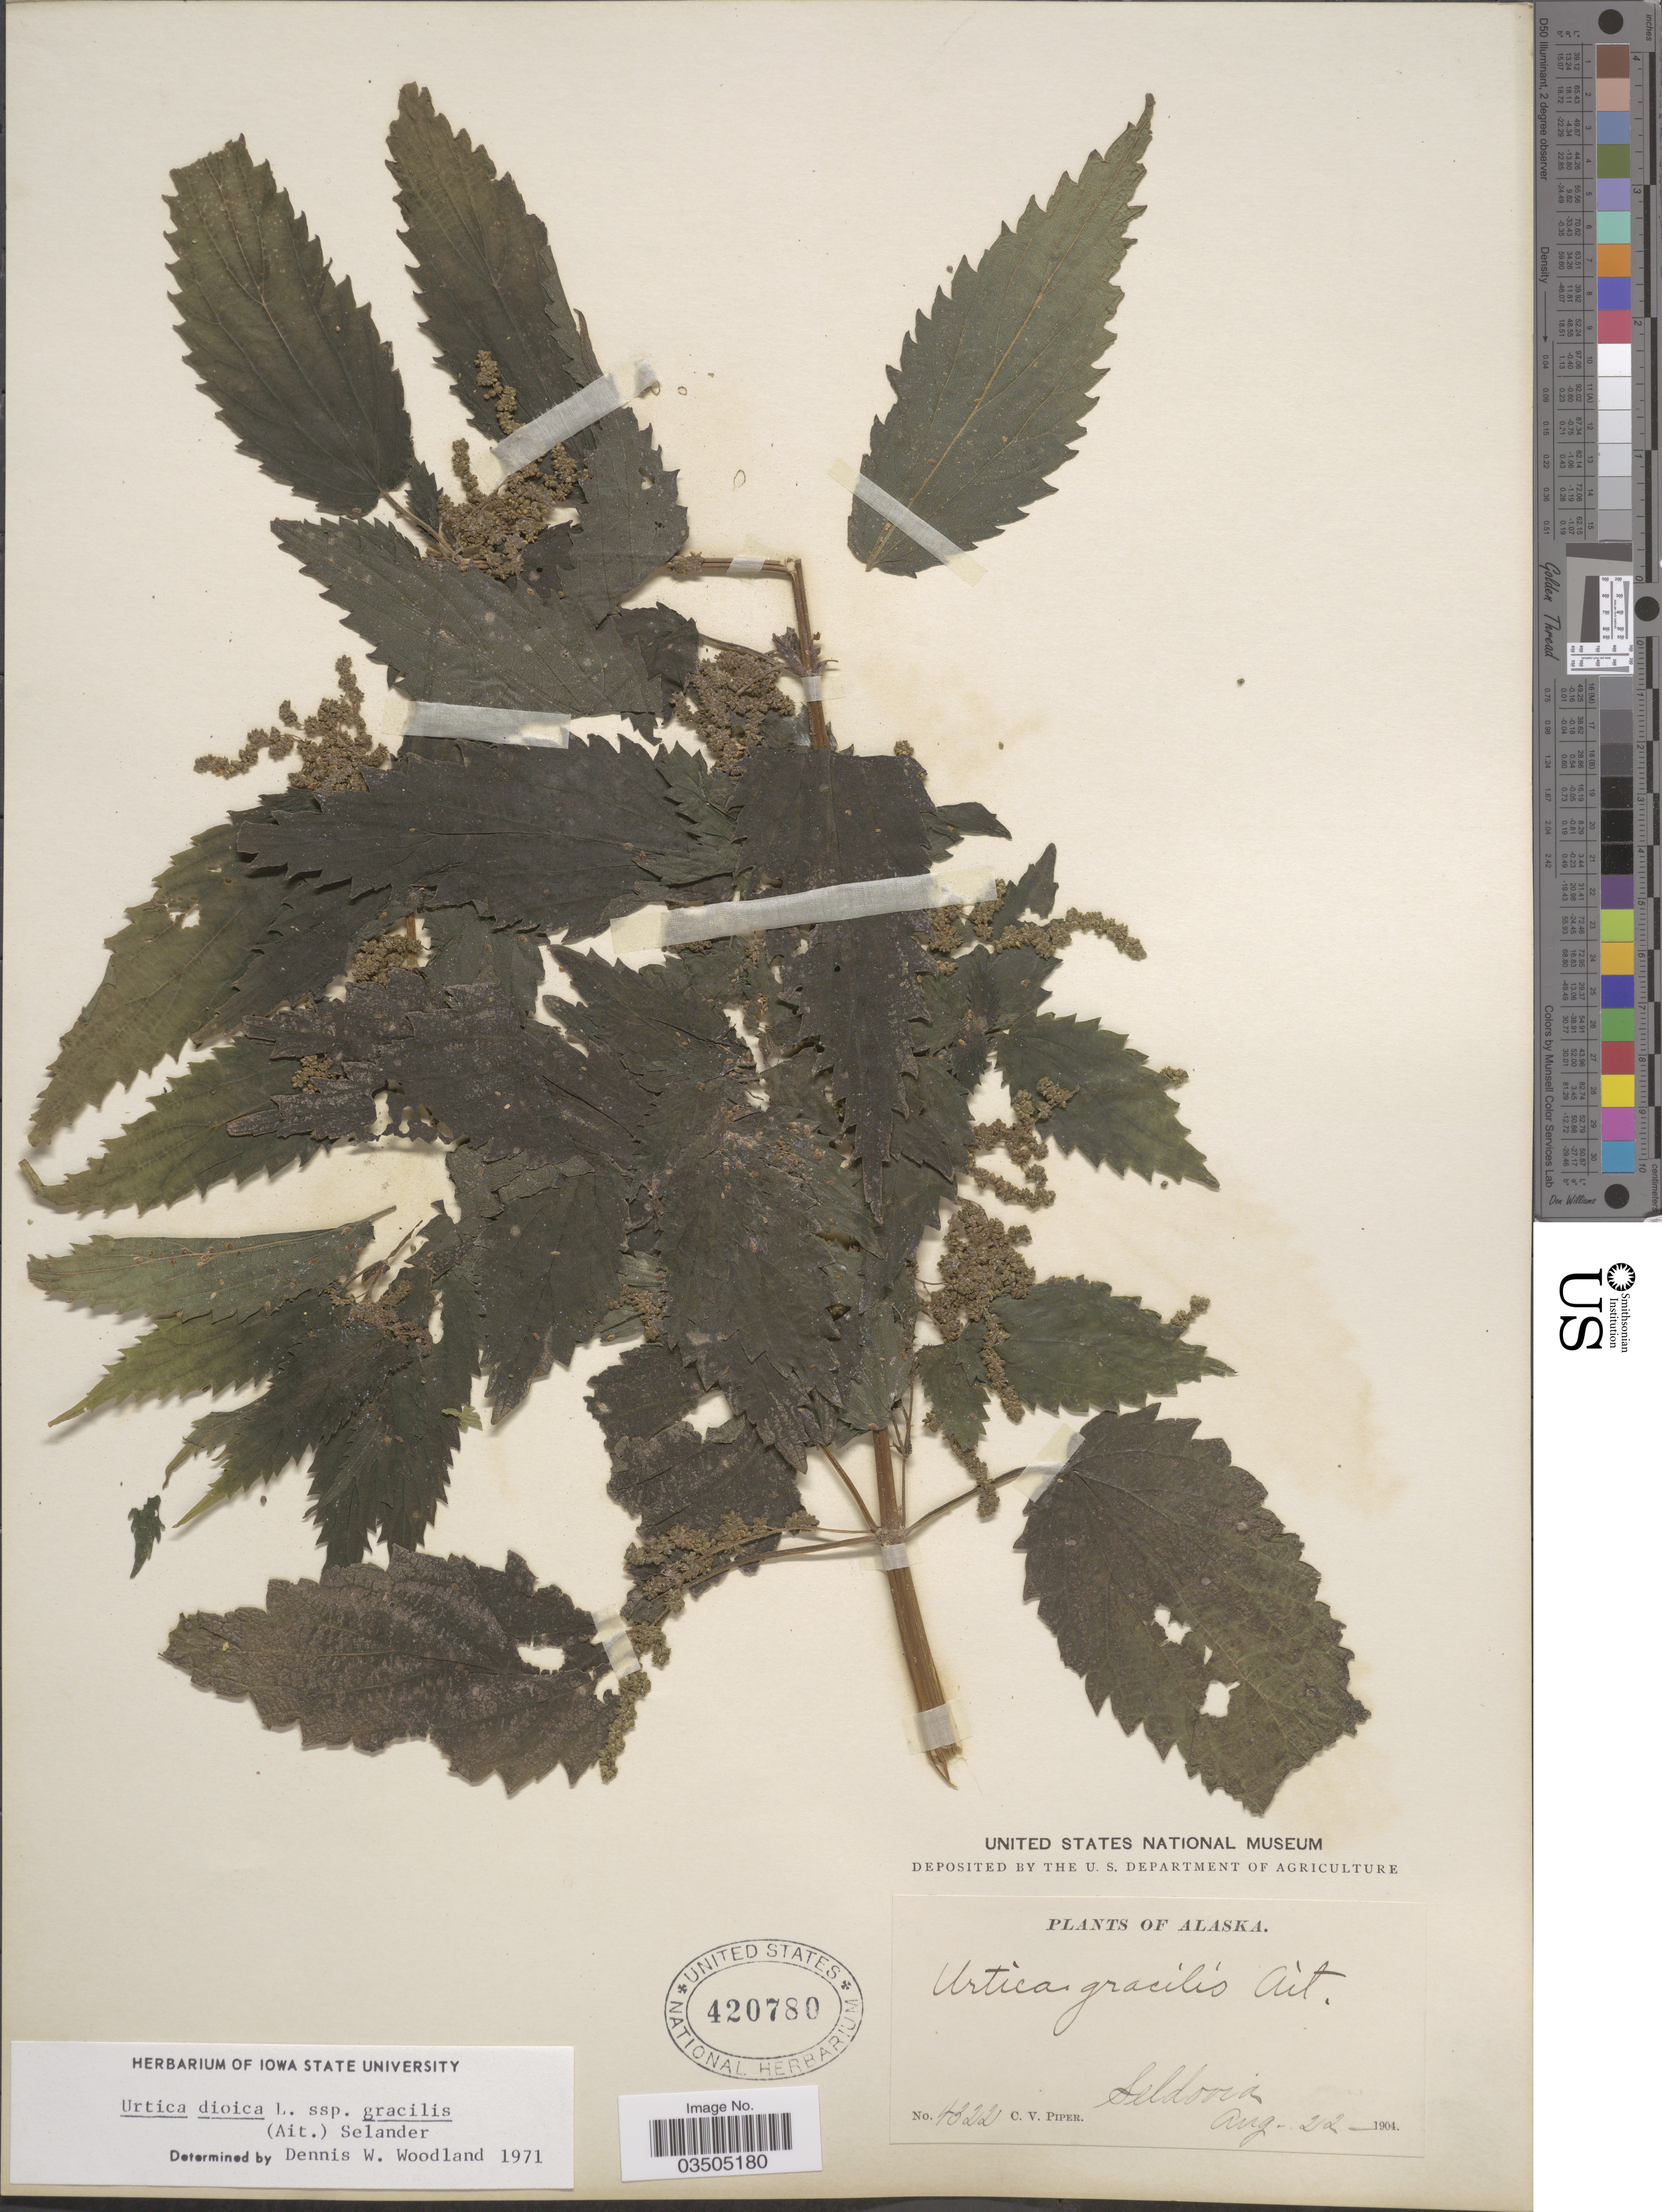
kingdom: Plantae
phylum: Tracheophyta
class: Magnoliopsida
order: Rosales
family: Urticaceae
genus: Urtica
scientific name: Urtica dioica subsp. gracilis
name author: L.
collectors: C. V. Piper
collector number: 4322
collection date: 1904-08-22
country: United States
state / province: Alaska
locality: Seldovia.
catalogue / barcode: US 420780